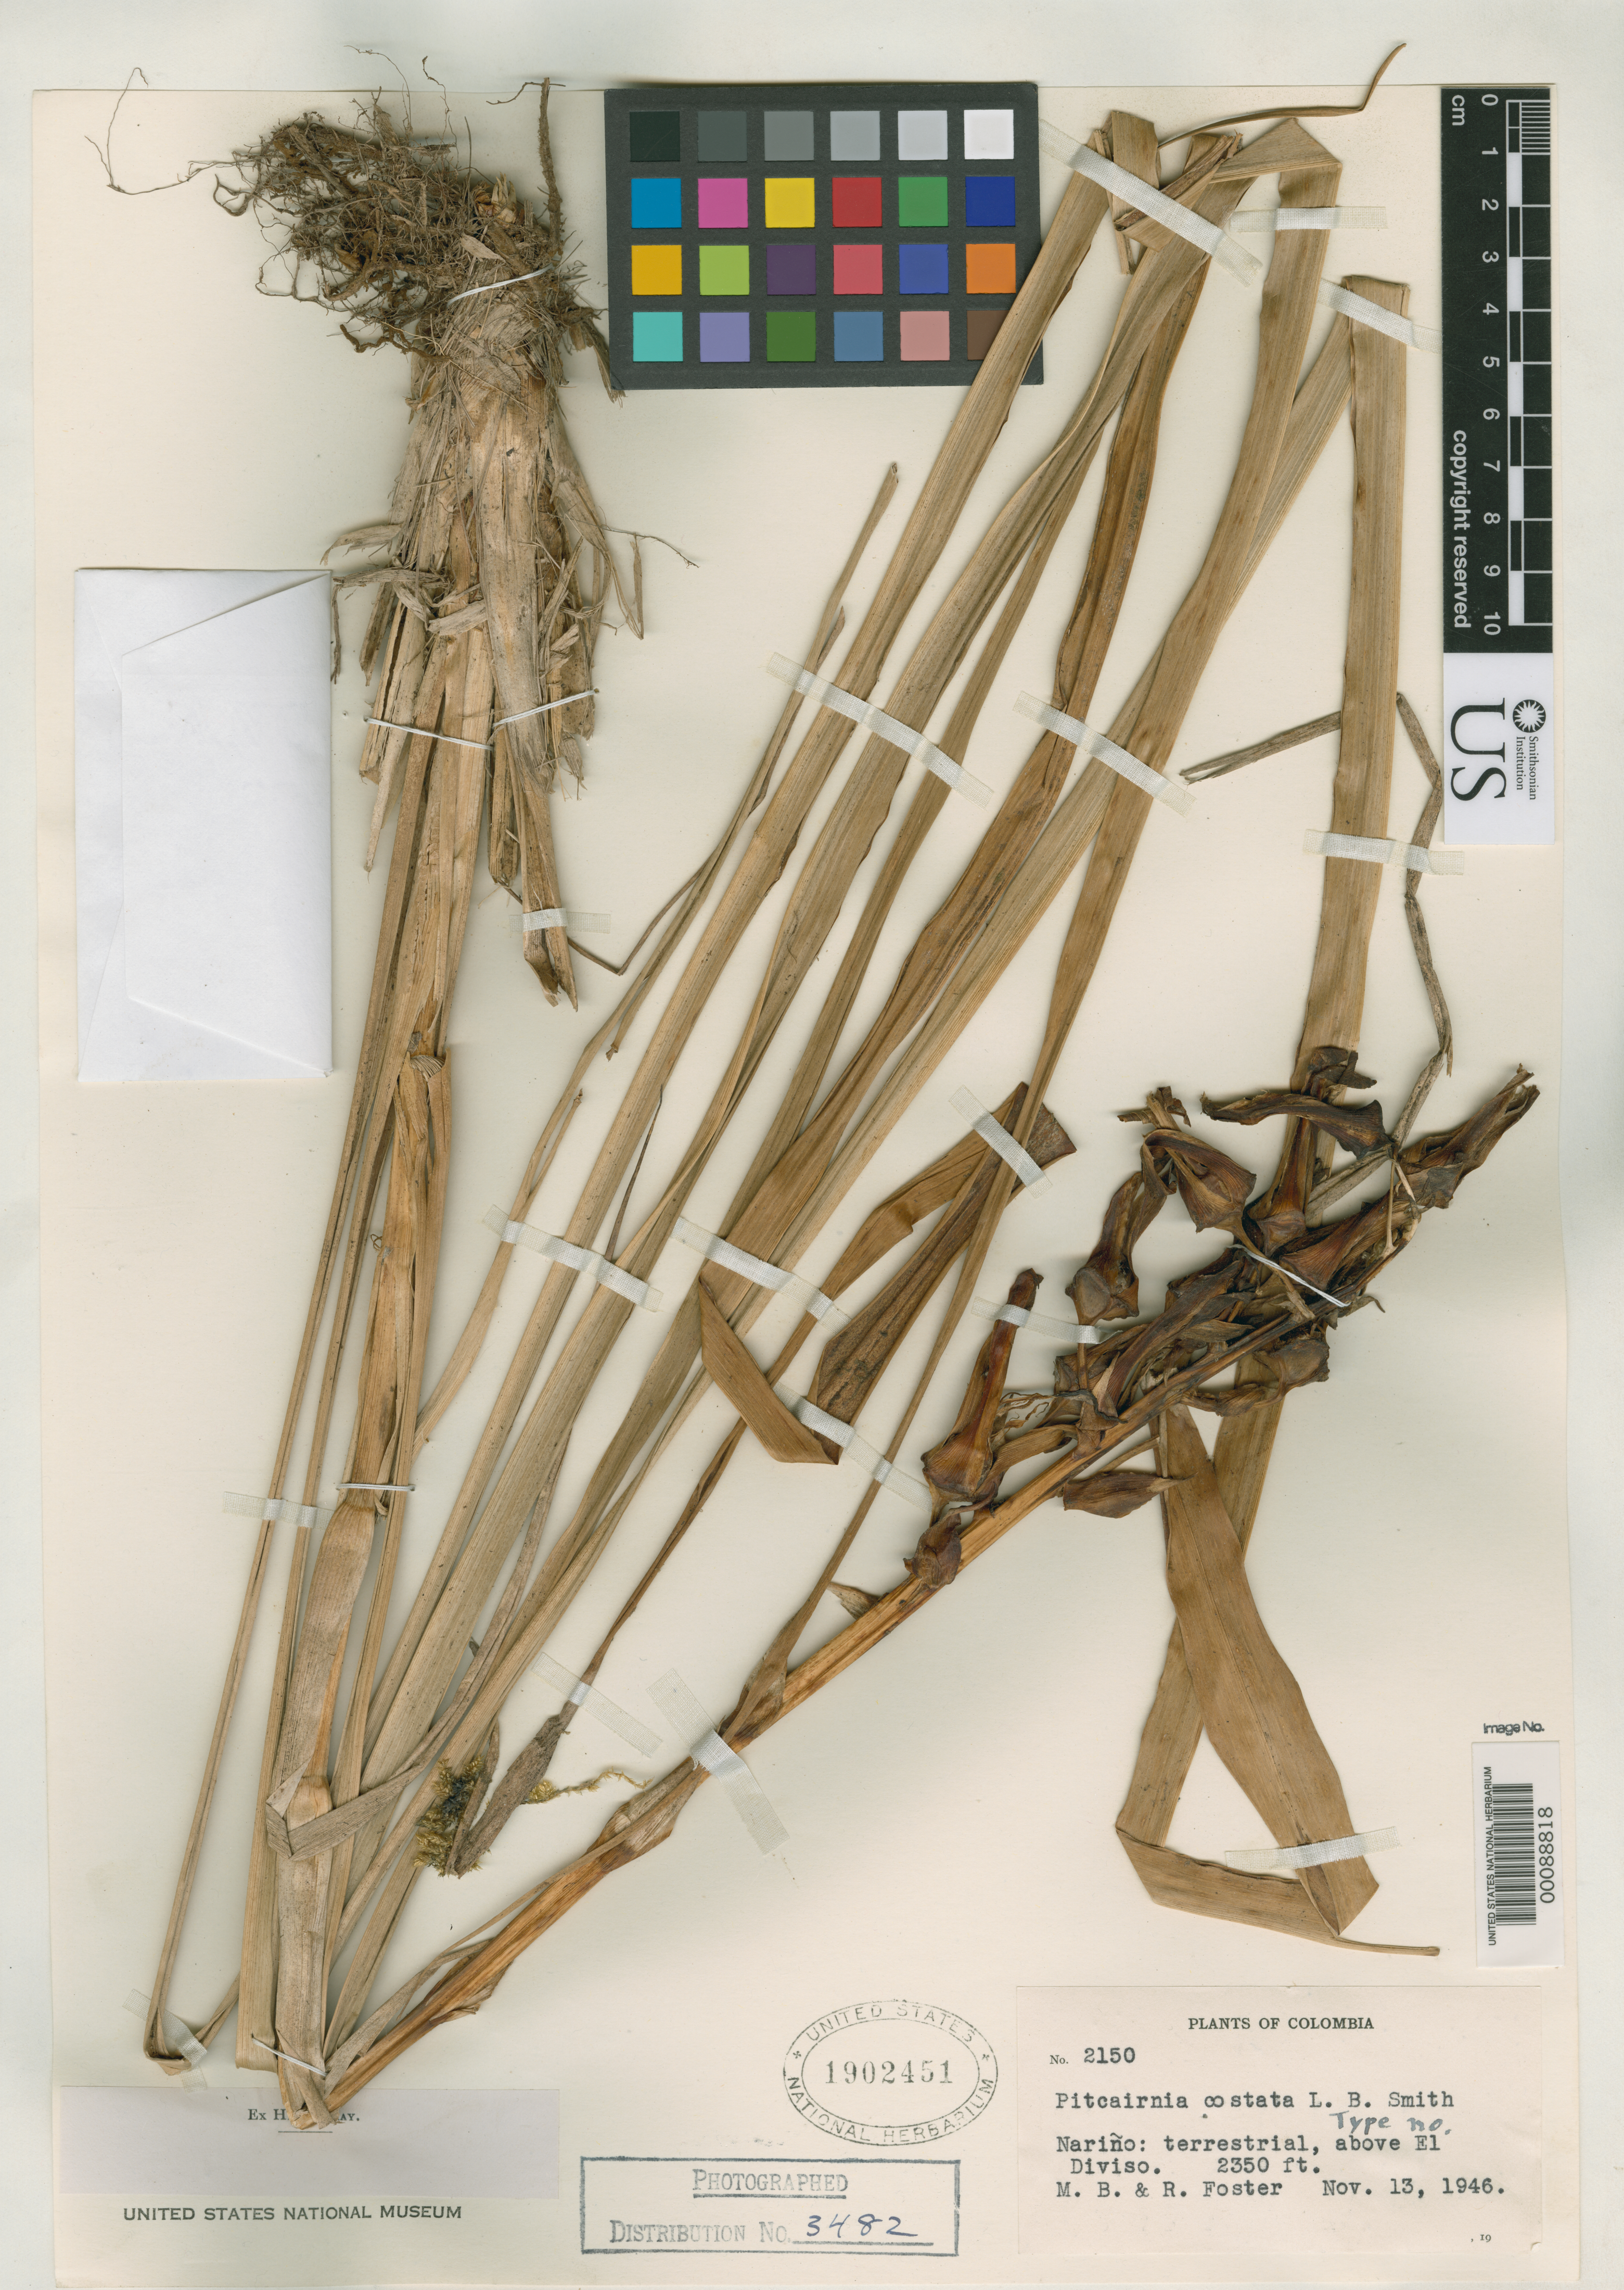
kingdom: Plantae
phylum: Tracheophyta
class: Liliopsida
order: Poales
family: Bromeliaceae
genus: Pitcairnia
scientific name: Pitcairnia costata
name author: L.B. Sm.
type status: Isotype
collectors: M. B. Foster & R. C. Foster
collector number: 2150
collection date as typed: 13 Nov 1946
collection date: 1946-11-13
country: Colombia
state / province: Nariño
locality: Above El Diviso.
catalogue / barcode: US 1902451